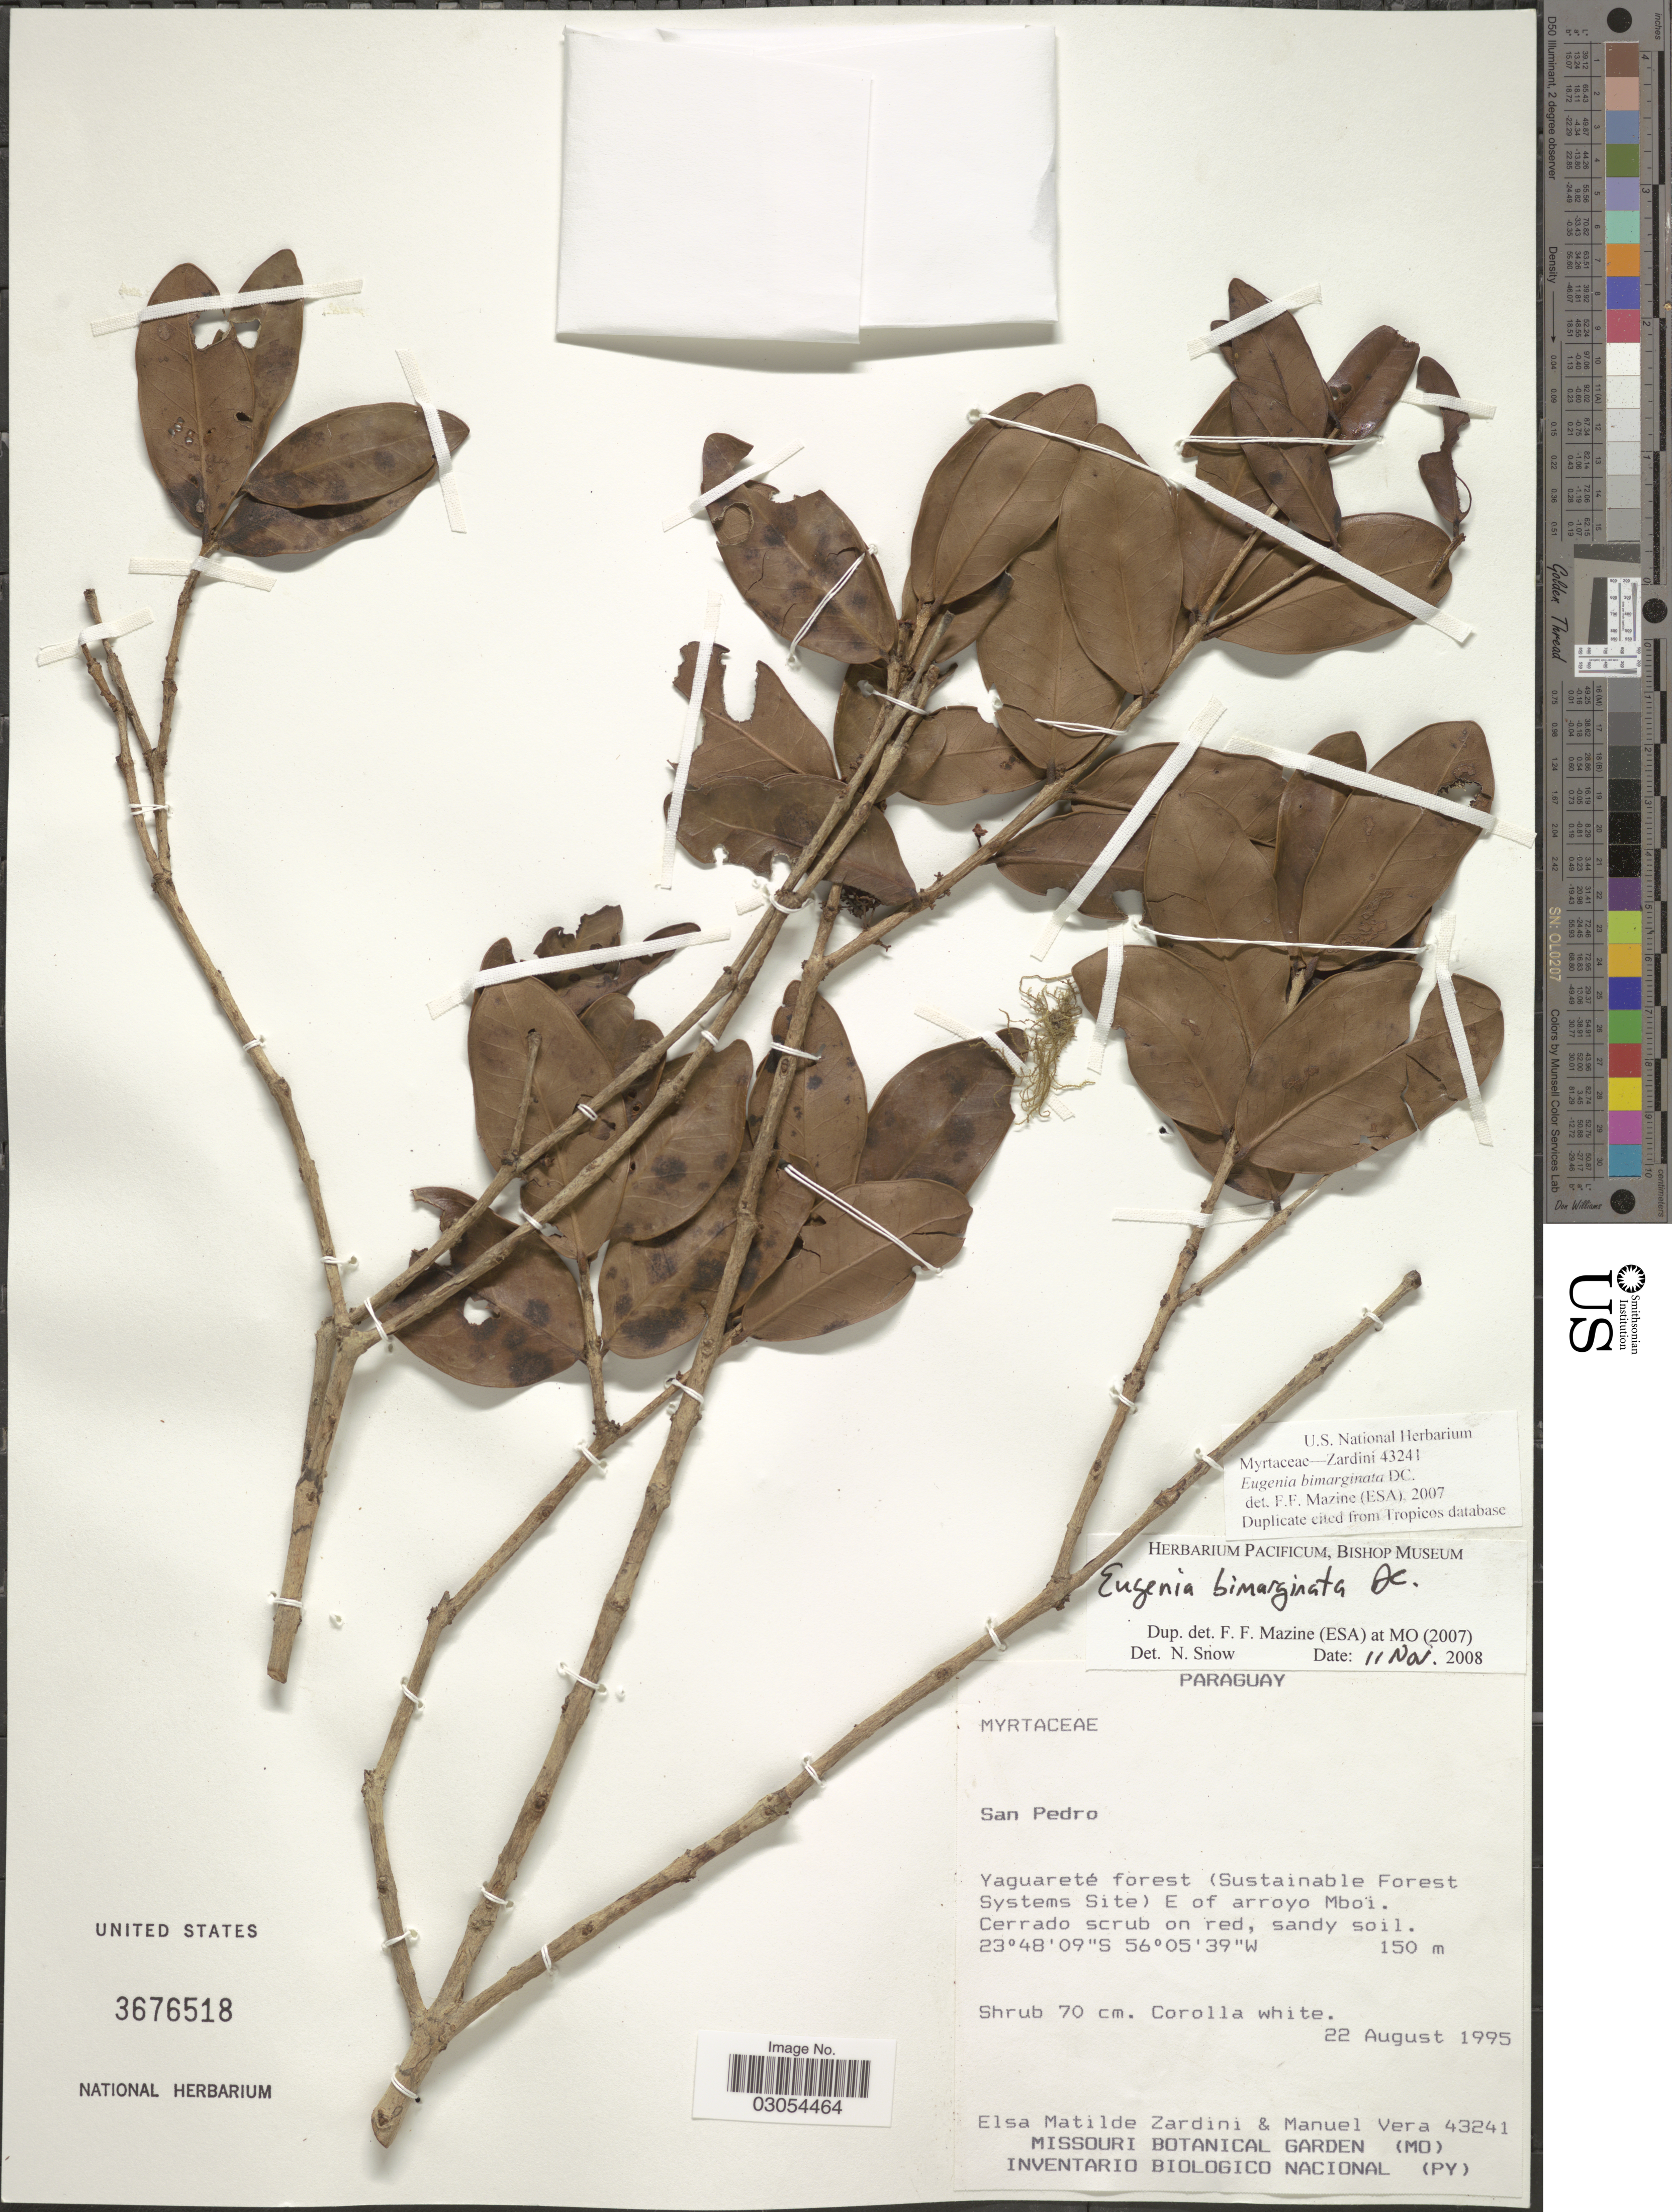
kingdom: Plantae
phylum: Tracheophyta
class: Magnoliopsida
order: Myrtales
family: Myrtaceae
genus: Eugenia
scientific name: Eugenia bimarginata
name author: O. Berg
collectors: E. M. Zardini & M. Vera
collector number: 43241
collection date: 1995-08-22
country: Paraguay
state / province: San Pedro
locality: Yaguareté forest (Sustainable Forest Systems Site) E of arroyo Mboi.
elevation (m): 150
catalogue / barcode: US 3676518